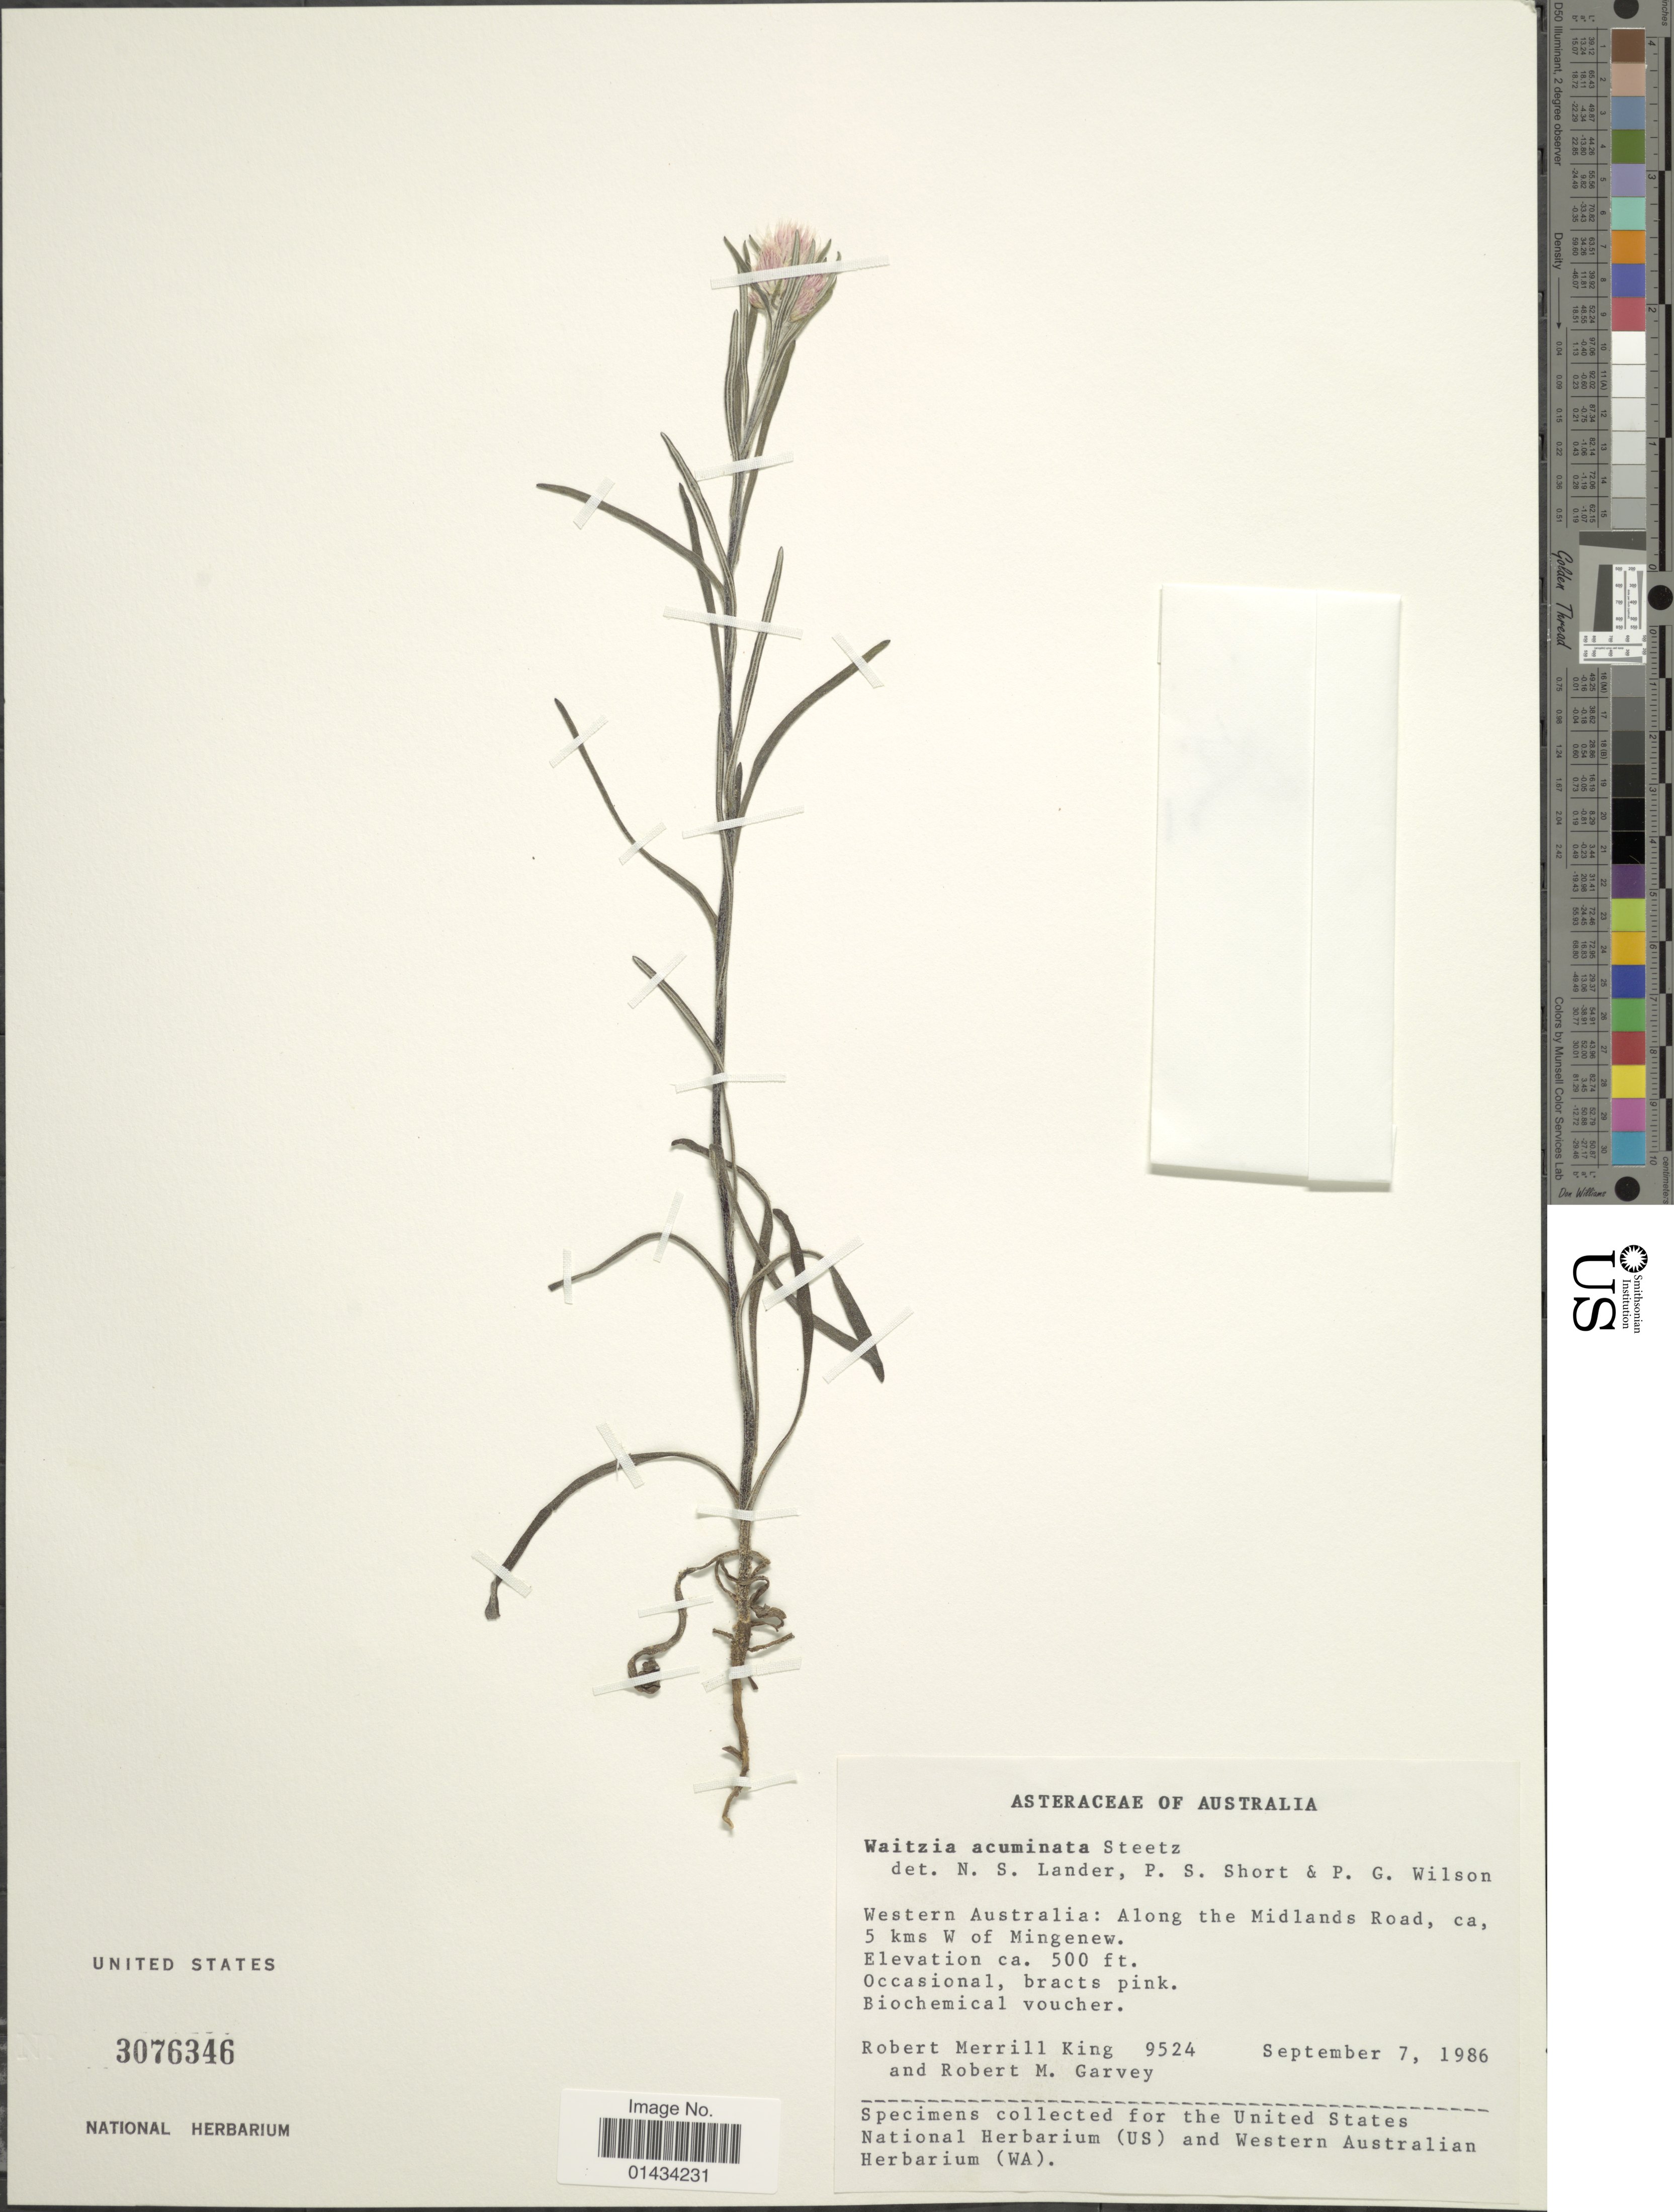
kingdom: Plantae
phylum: Tracheophyta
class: Magnoliopsida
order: Asterales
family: Asteraceae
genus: Waitzia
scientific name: Waitzia acuminata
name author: Steetz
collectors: R. M. King & R. Garvey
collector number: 9524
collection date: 1986-09-07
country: Australia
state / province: Western Australia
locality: Along the Midlands Road, ca. 5 kms of W of Mingenew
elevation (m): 152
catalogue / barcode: US 3076346